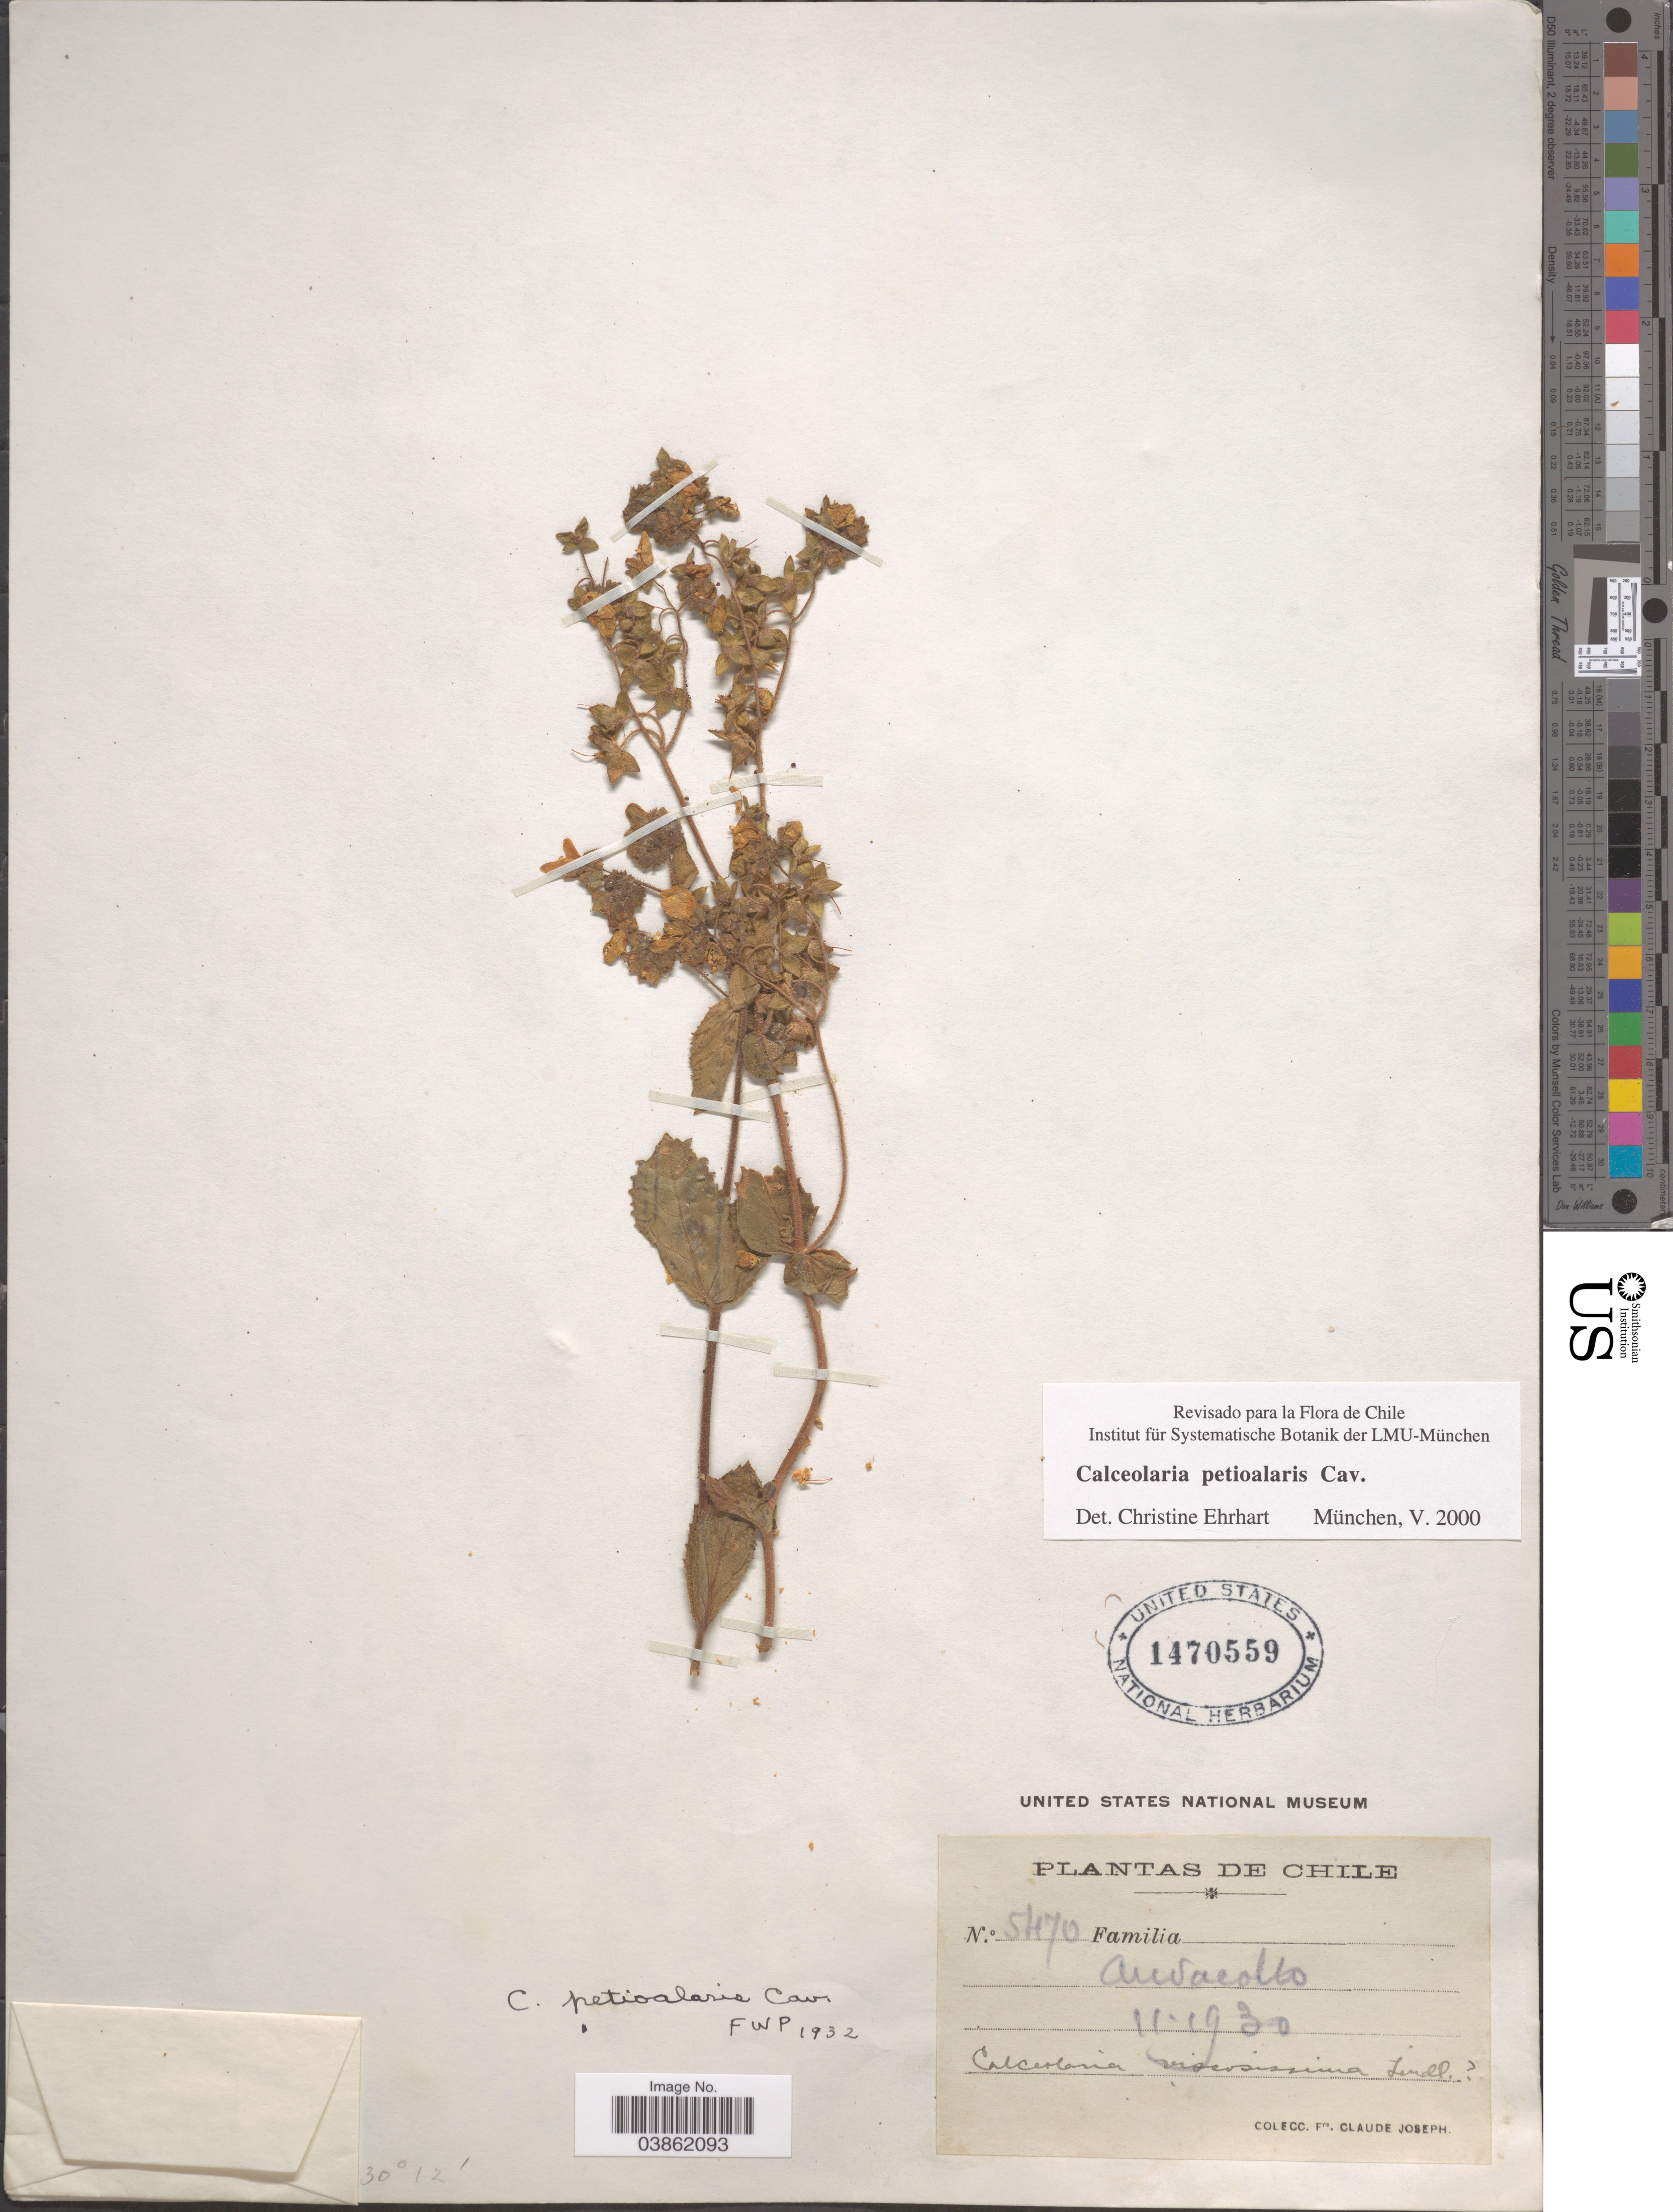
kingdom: Plantae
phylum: Tracheophyta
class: Magnoliopsida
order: Lamiales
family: Calceolariaceae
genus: Calceolaria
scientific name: Calceolaria petiolaris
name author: Vahl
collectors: Bro. Claude-Joseph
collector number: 5470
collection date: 1930-11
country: Chile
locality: Andacollo.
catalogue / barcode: US 1470559